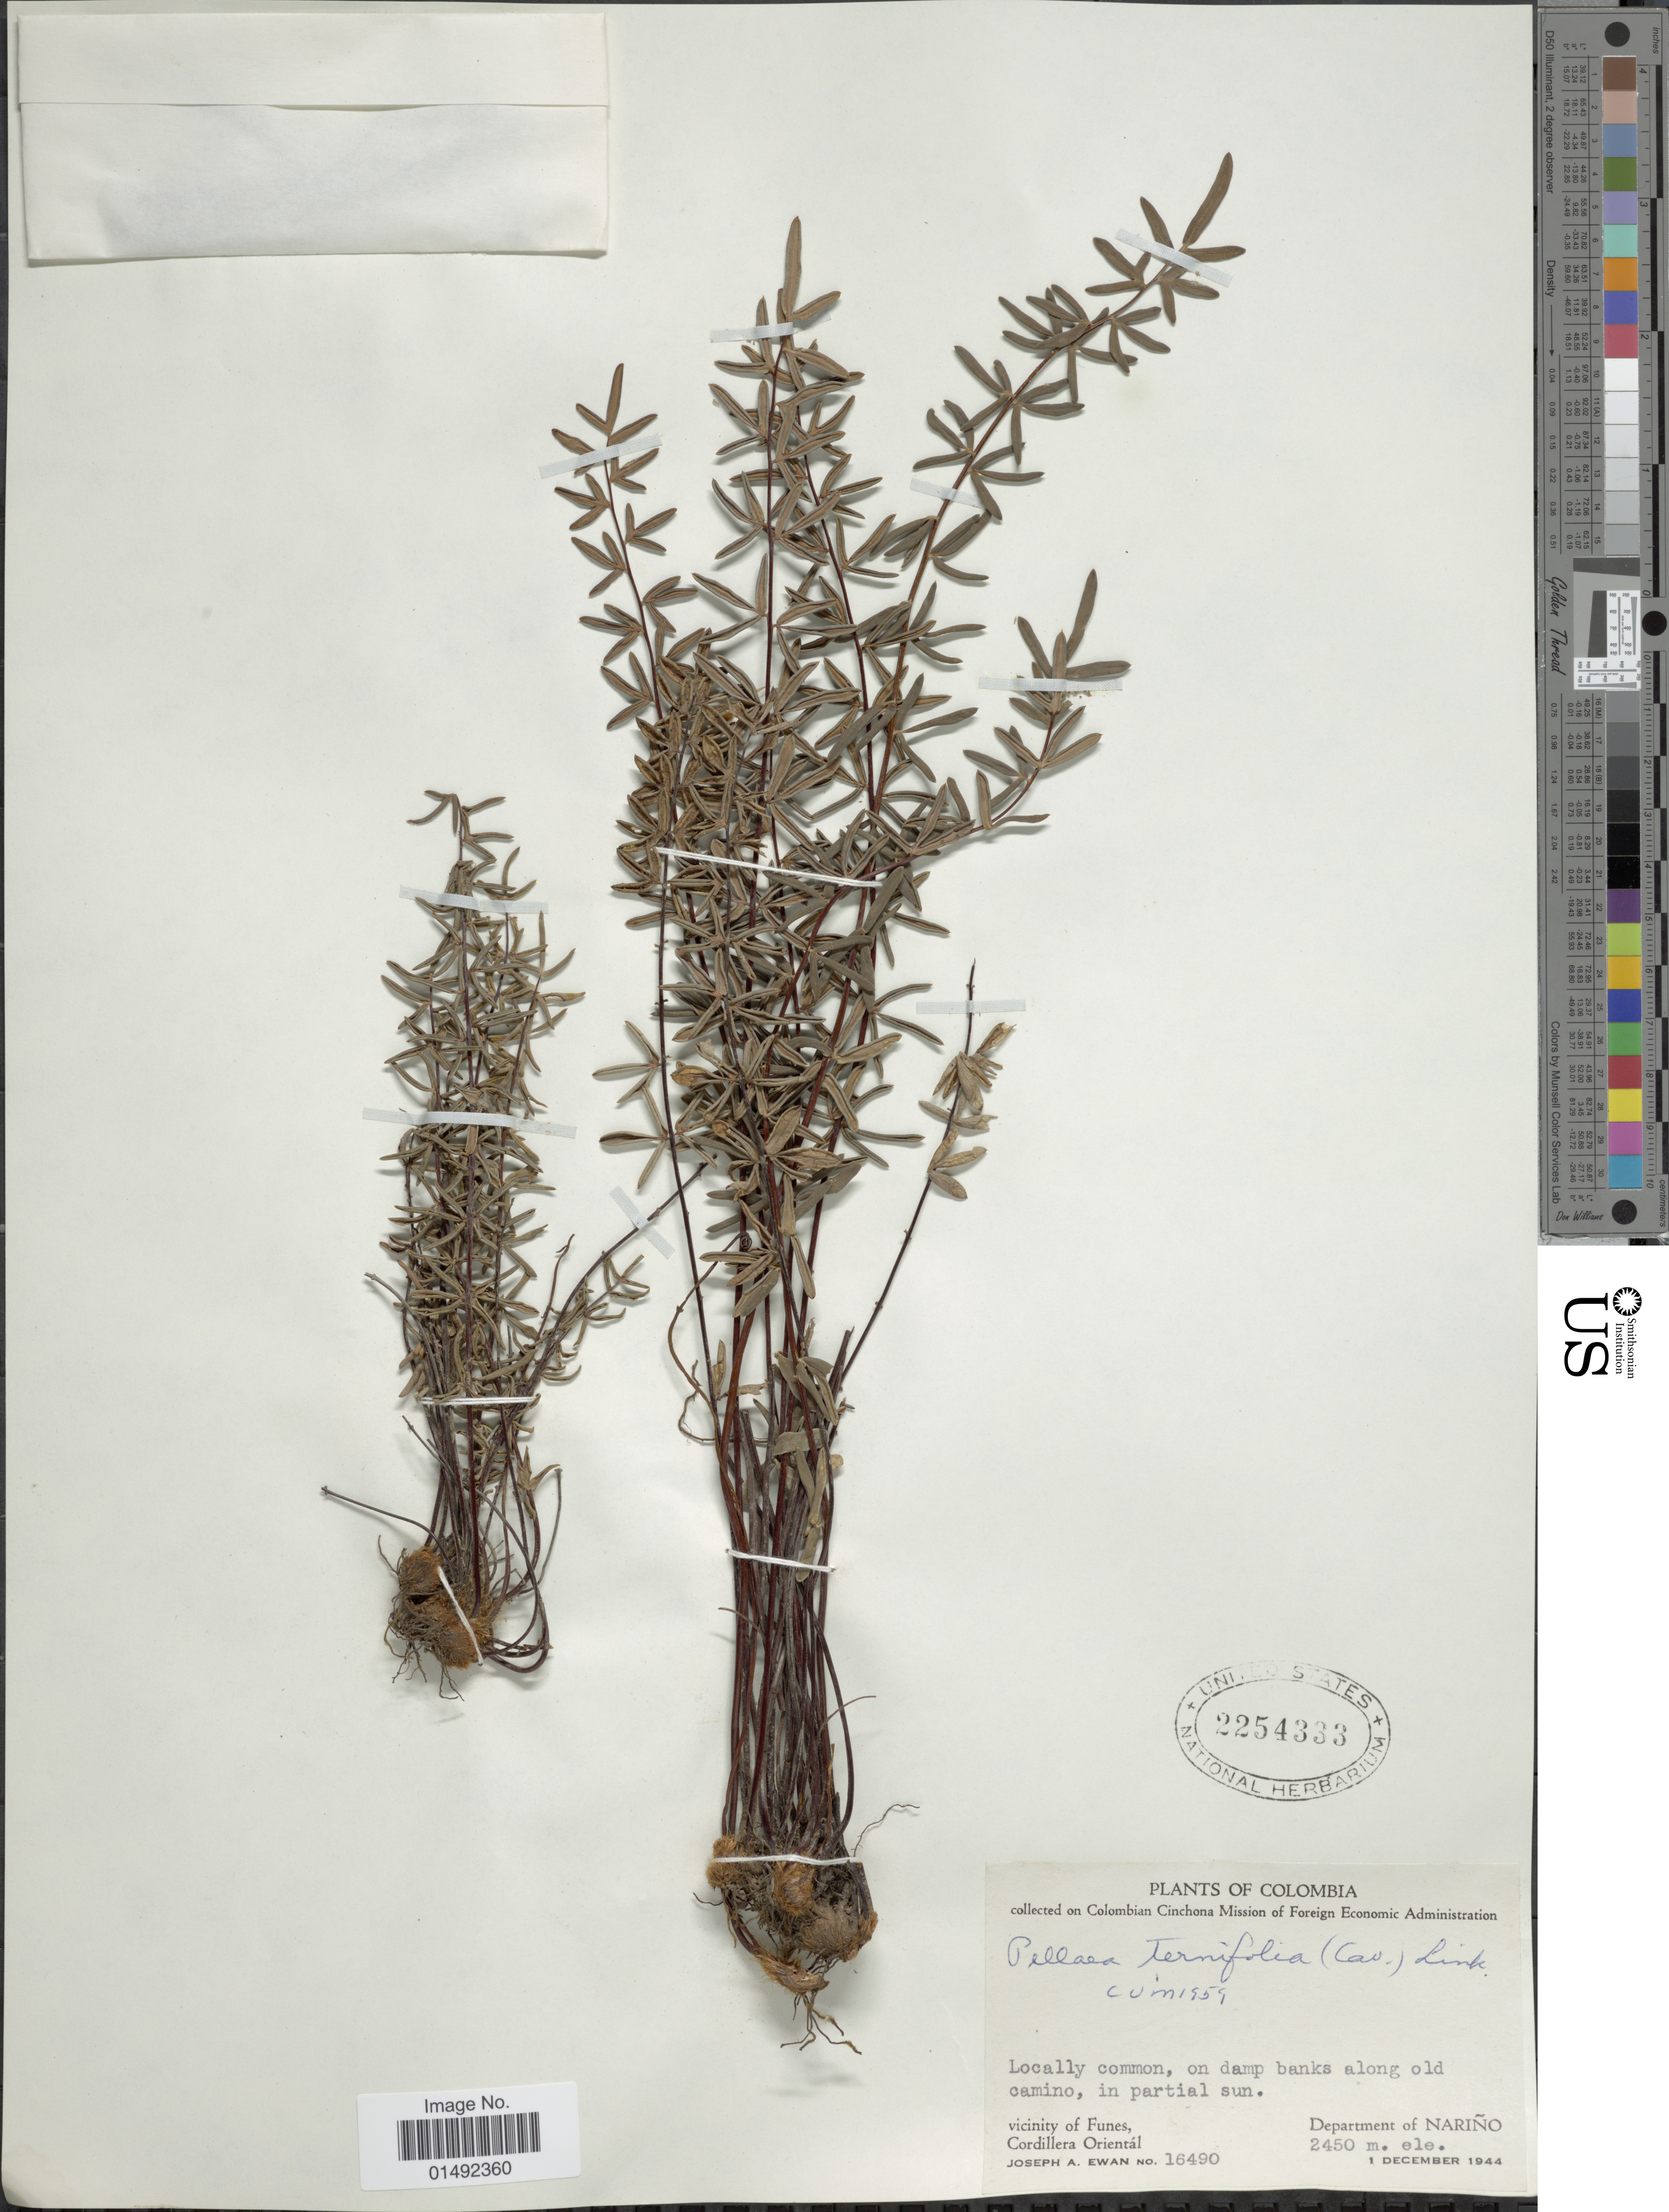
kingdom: Plantae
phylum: Tracheophyta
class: Polypodiopsida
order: Polypodiales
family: Pteridaceae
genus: Pellaea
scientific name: Pellaea ternifolia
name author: (Cav.) Link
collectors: J. A. Ewan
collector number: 16490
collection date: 1944-12-01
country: Colombia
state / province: Nariño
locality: Vicinity of Funes, Cordillera Orientál, Department of Nariño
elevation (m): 2450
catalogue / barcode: US 2254333